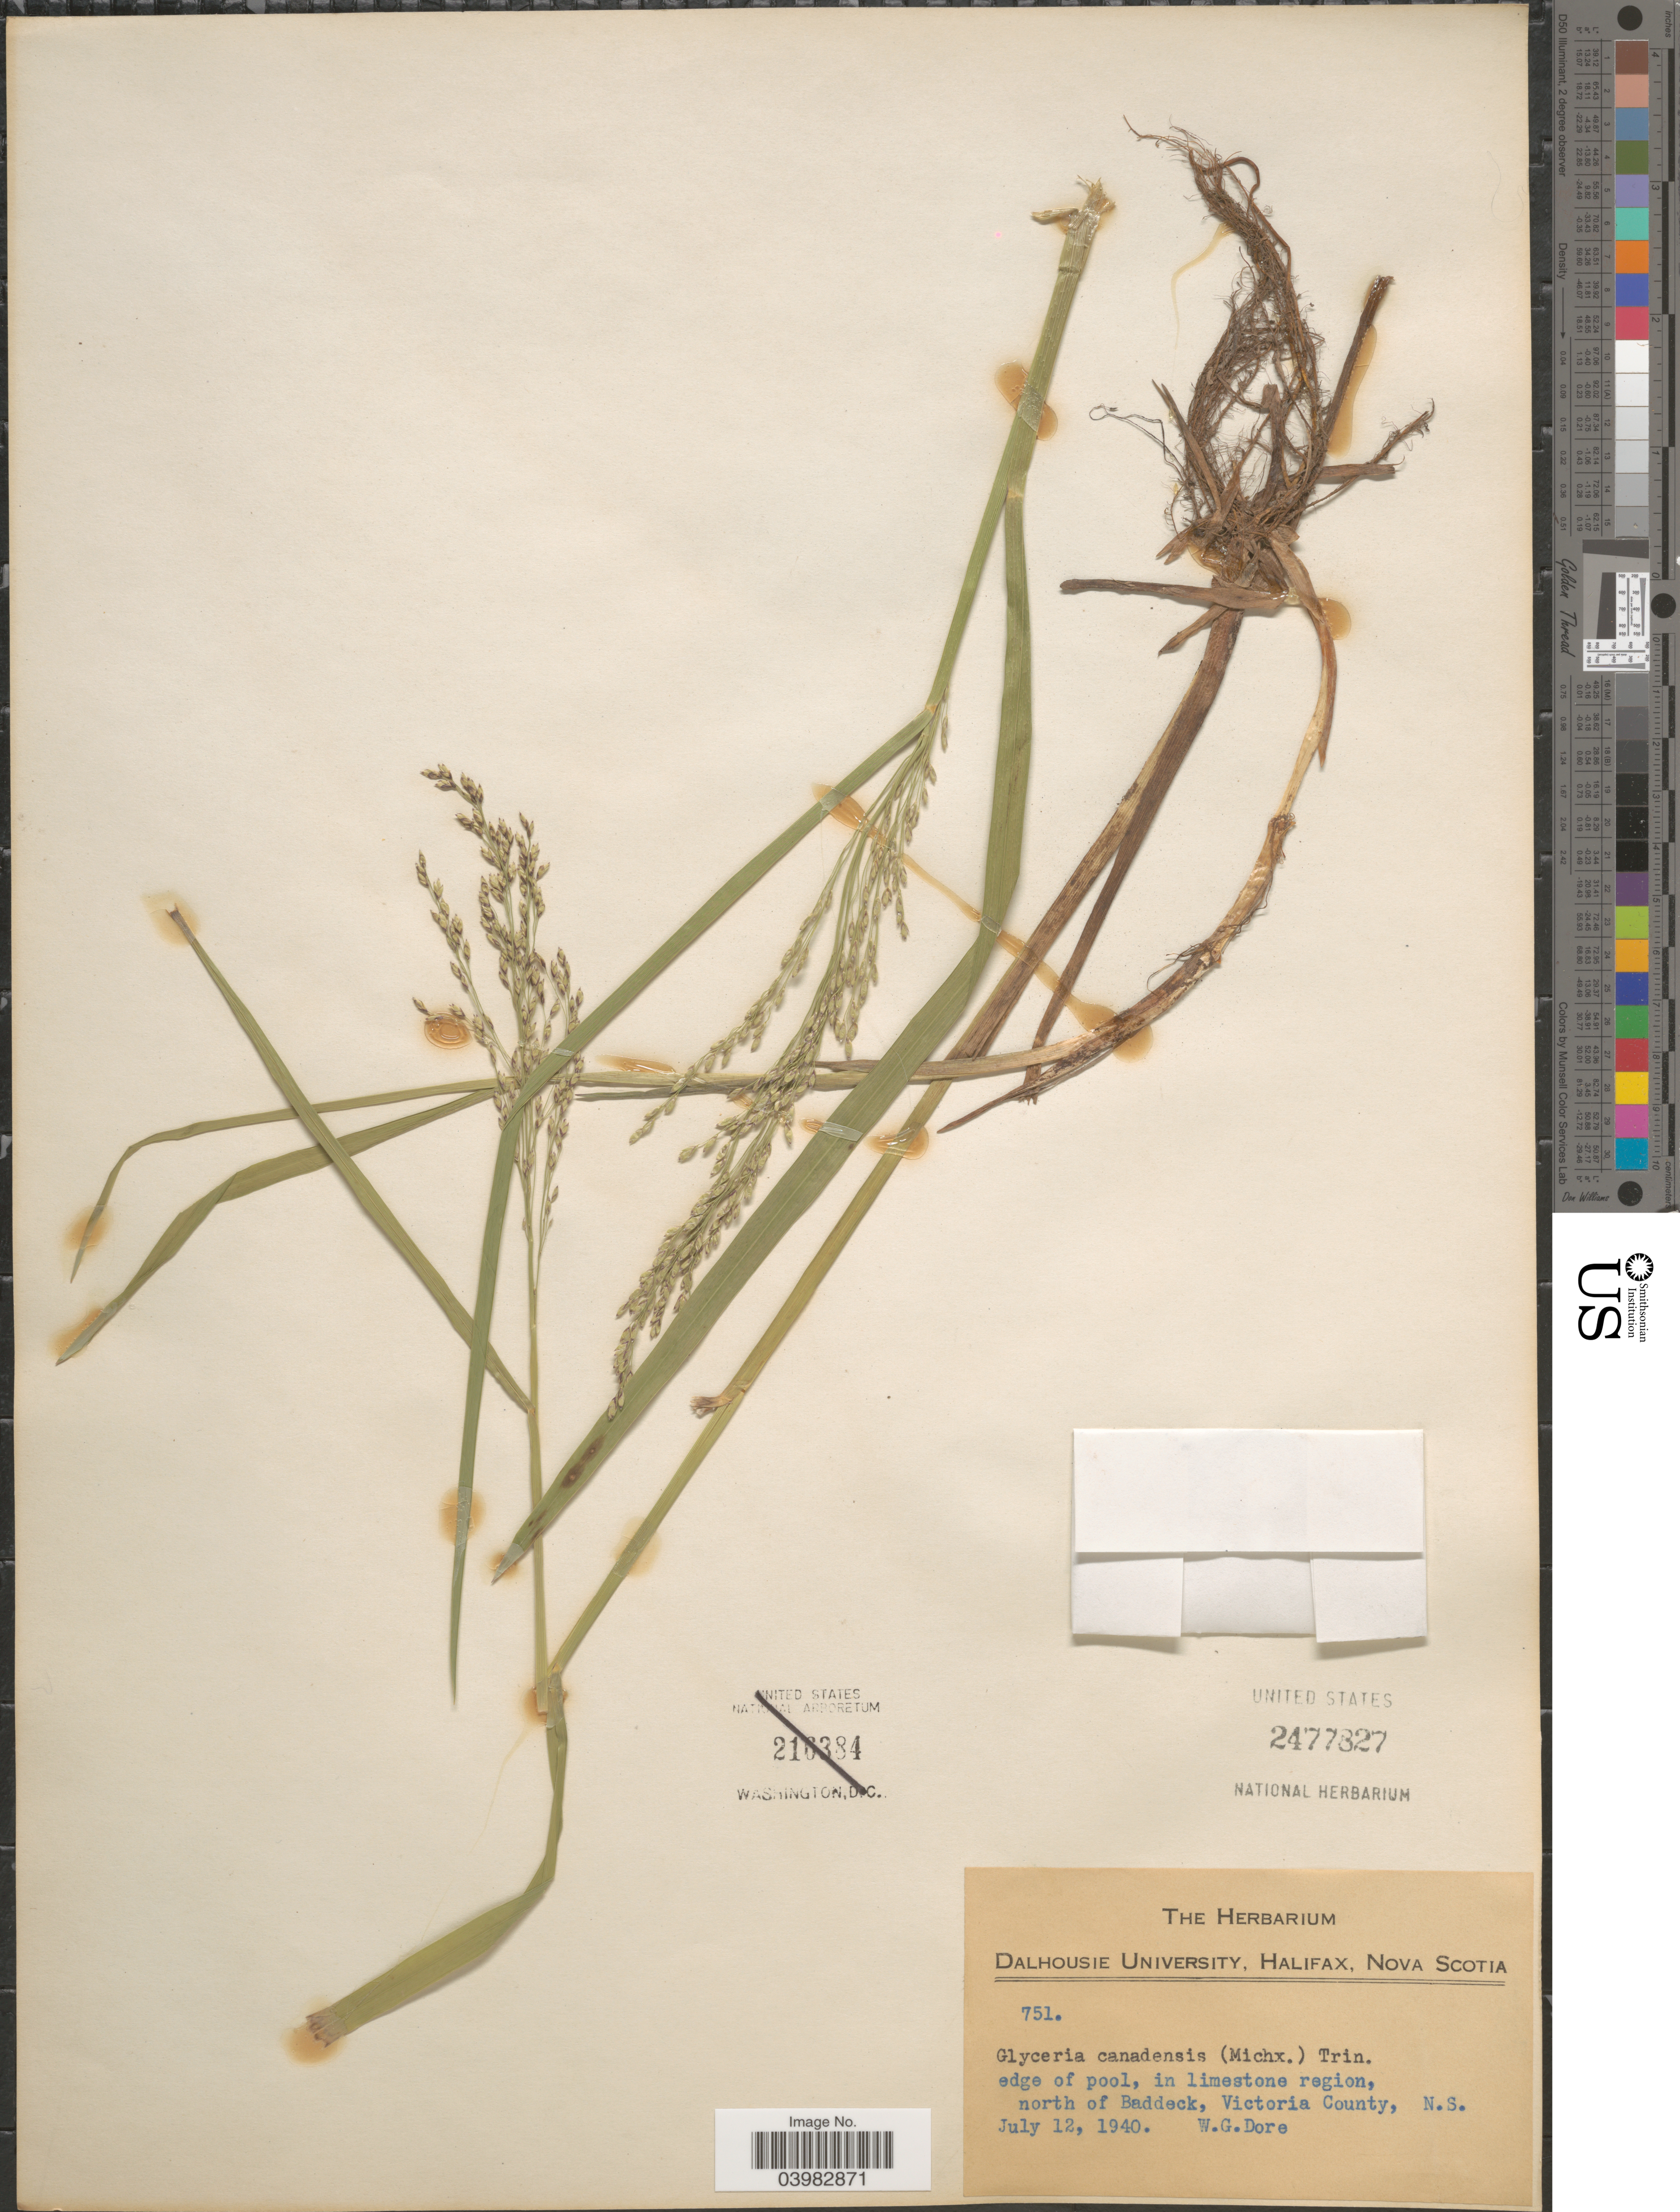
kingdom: Plantae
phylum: Tracheophyta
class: Liliopsida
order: Poales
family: Poaceae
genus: Glyceria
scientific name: Glyceria canadensis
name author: (Michx.) Trin.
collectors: W. Dore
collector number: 751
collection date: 1940-07-12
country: Canada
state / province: Nova Scotia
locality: In limestone region, north of Baddeck, Victoria County.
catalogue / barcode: US 2477827